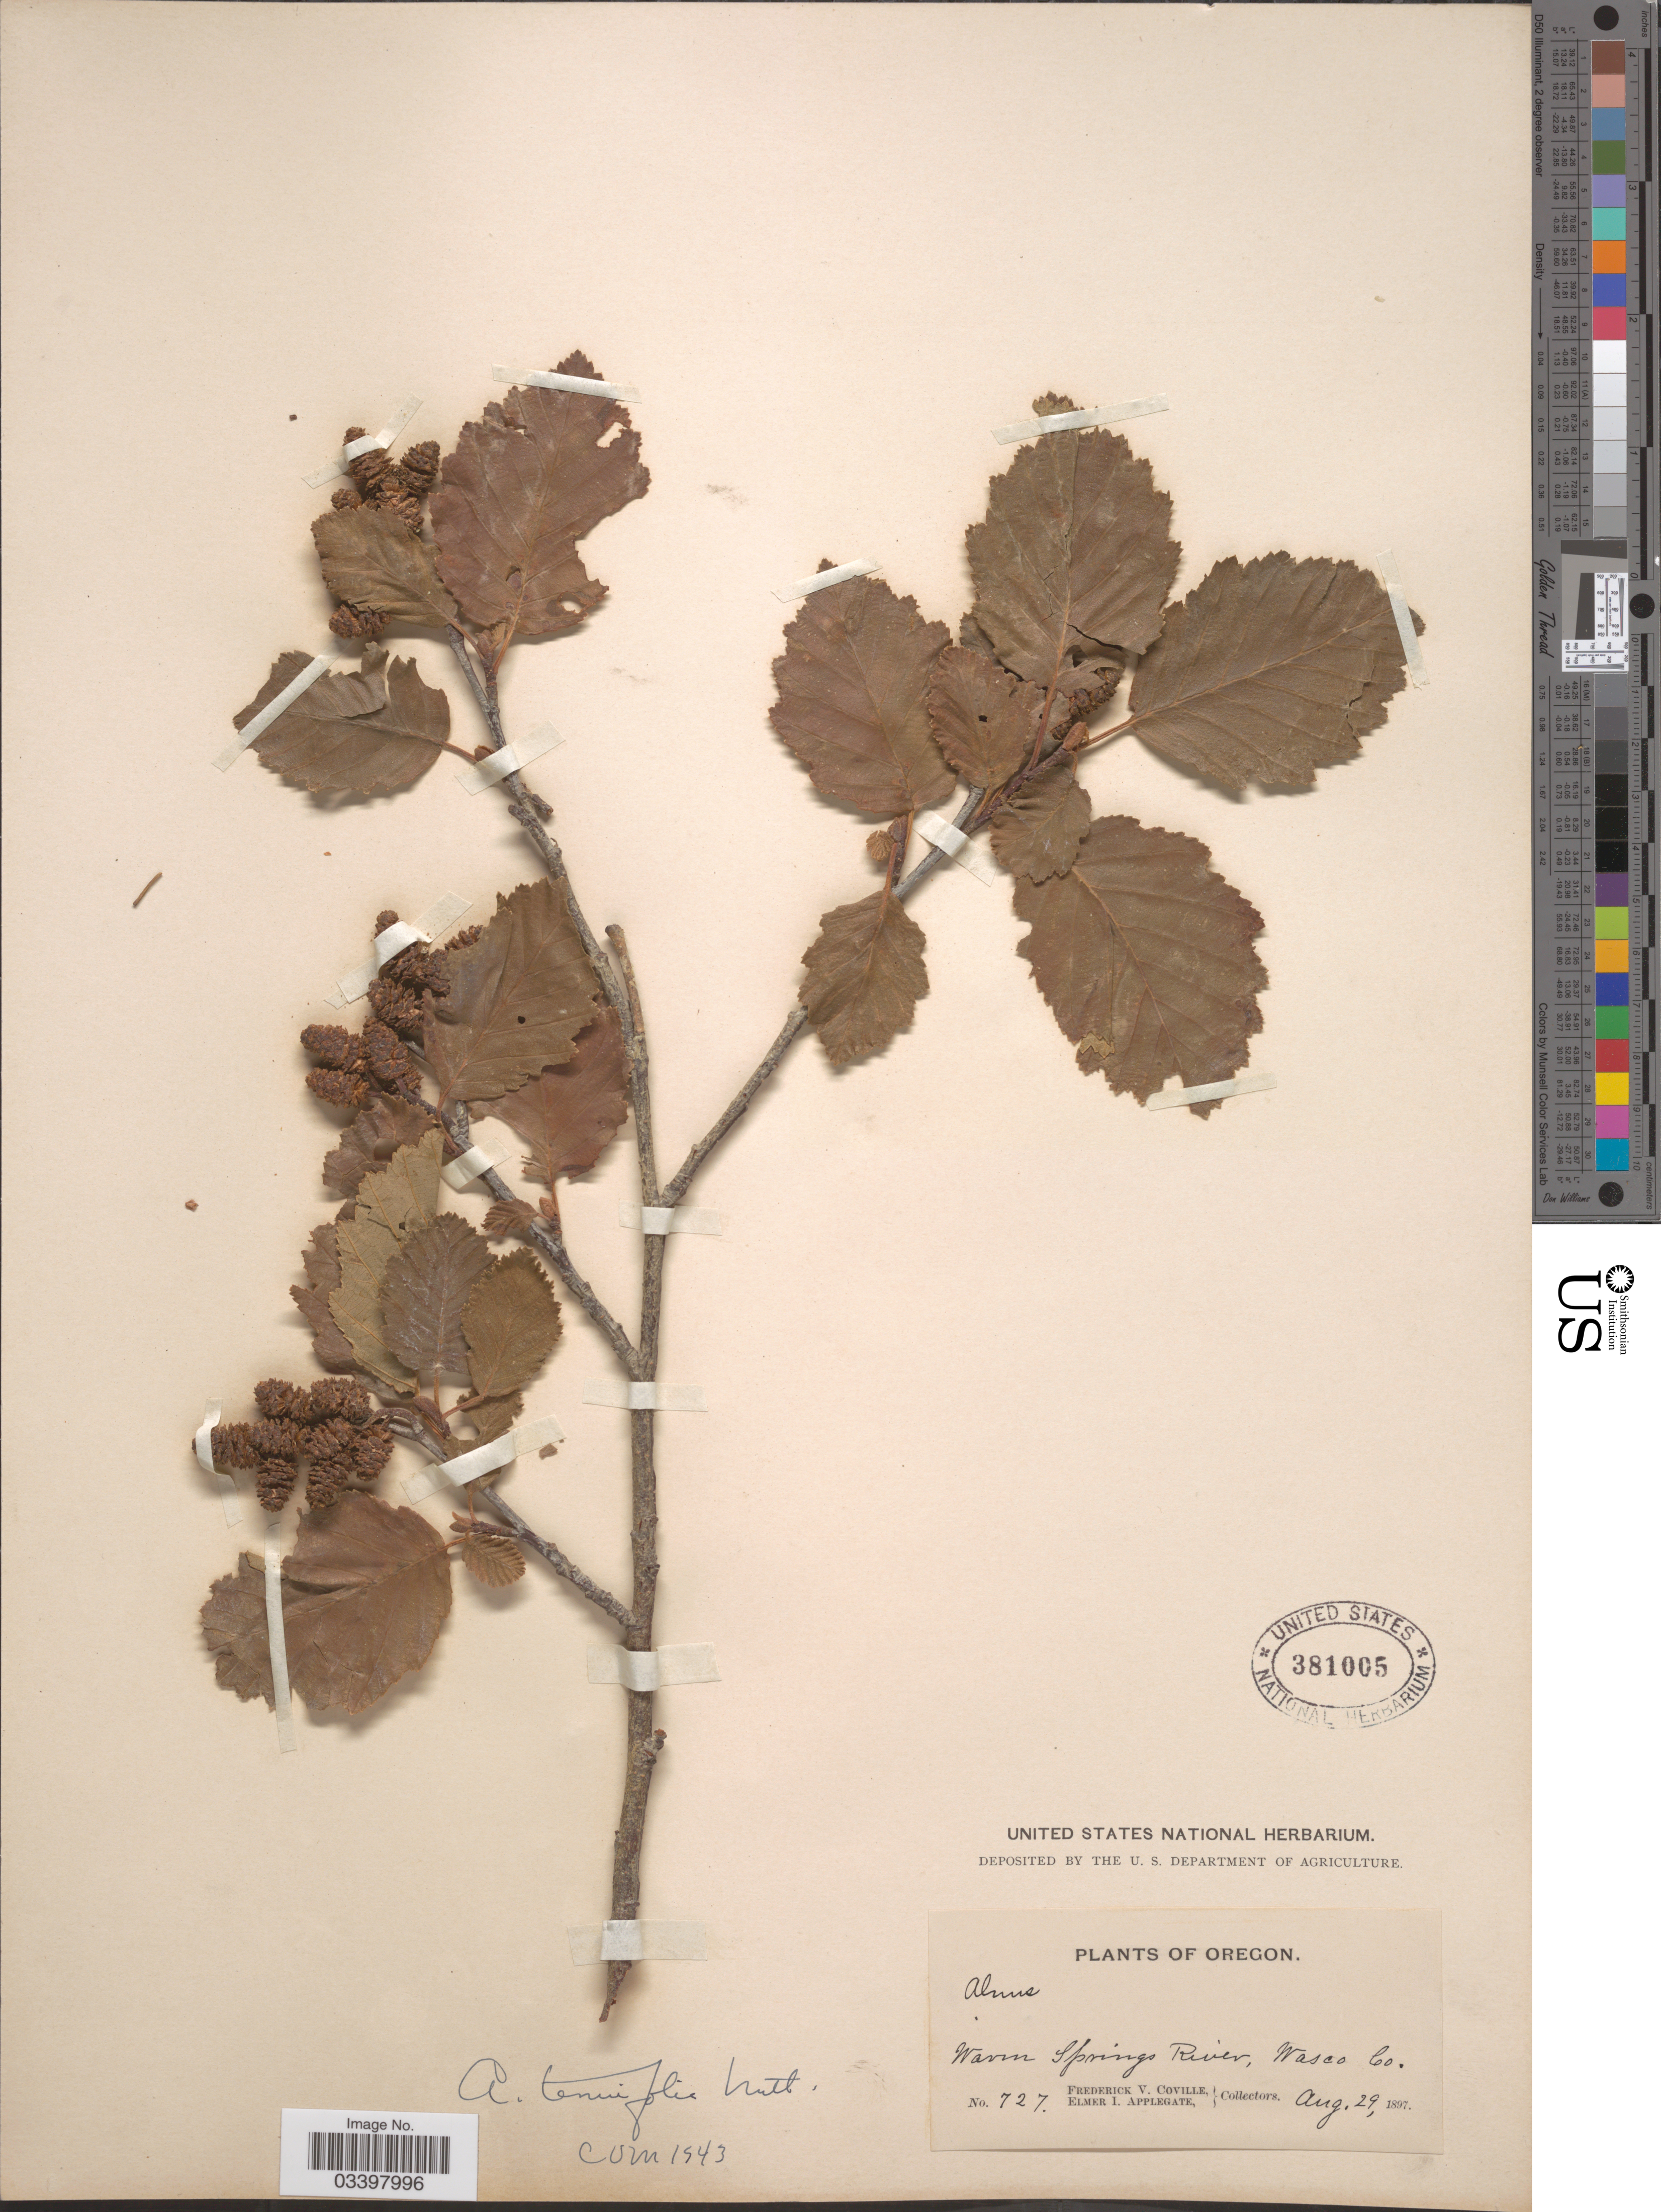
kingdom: Plantae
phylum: Tracheophyta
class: Magnoliopsida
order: Fagales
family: Betulaceae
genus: Alnus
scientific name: Alnus incana subsp. tenuifolia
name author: (Nutt.) Breitung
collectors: F. V. Coville & E. I. Applegate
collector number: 727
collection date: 1897-08-29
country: United States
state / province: Oregon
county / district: Wasco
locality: Warm Springs River, Wasco Co.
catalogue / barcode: US 381005